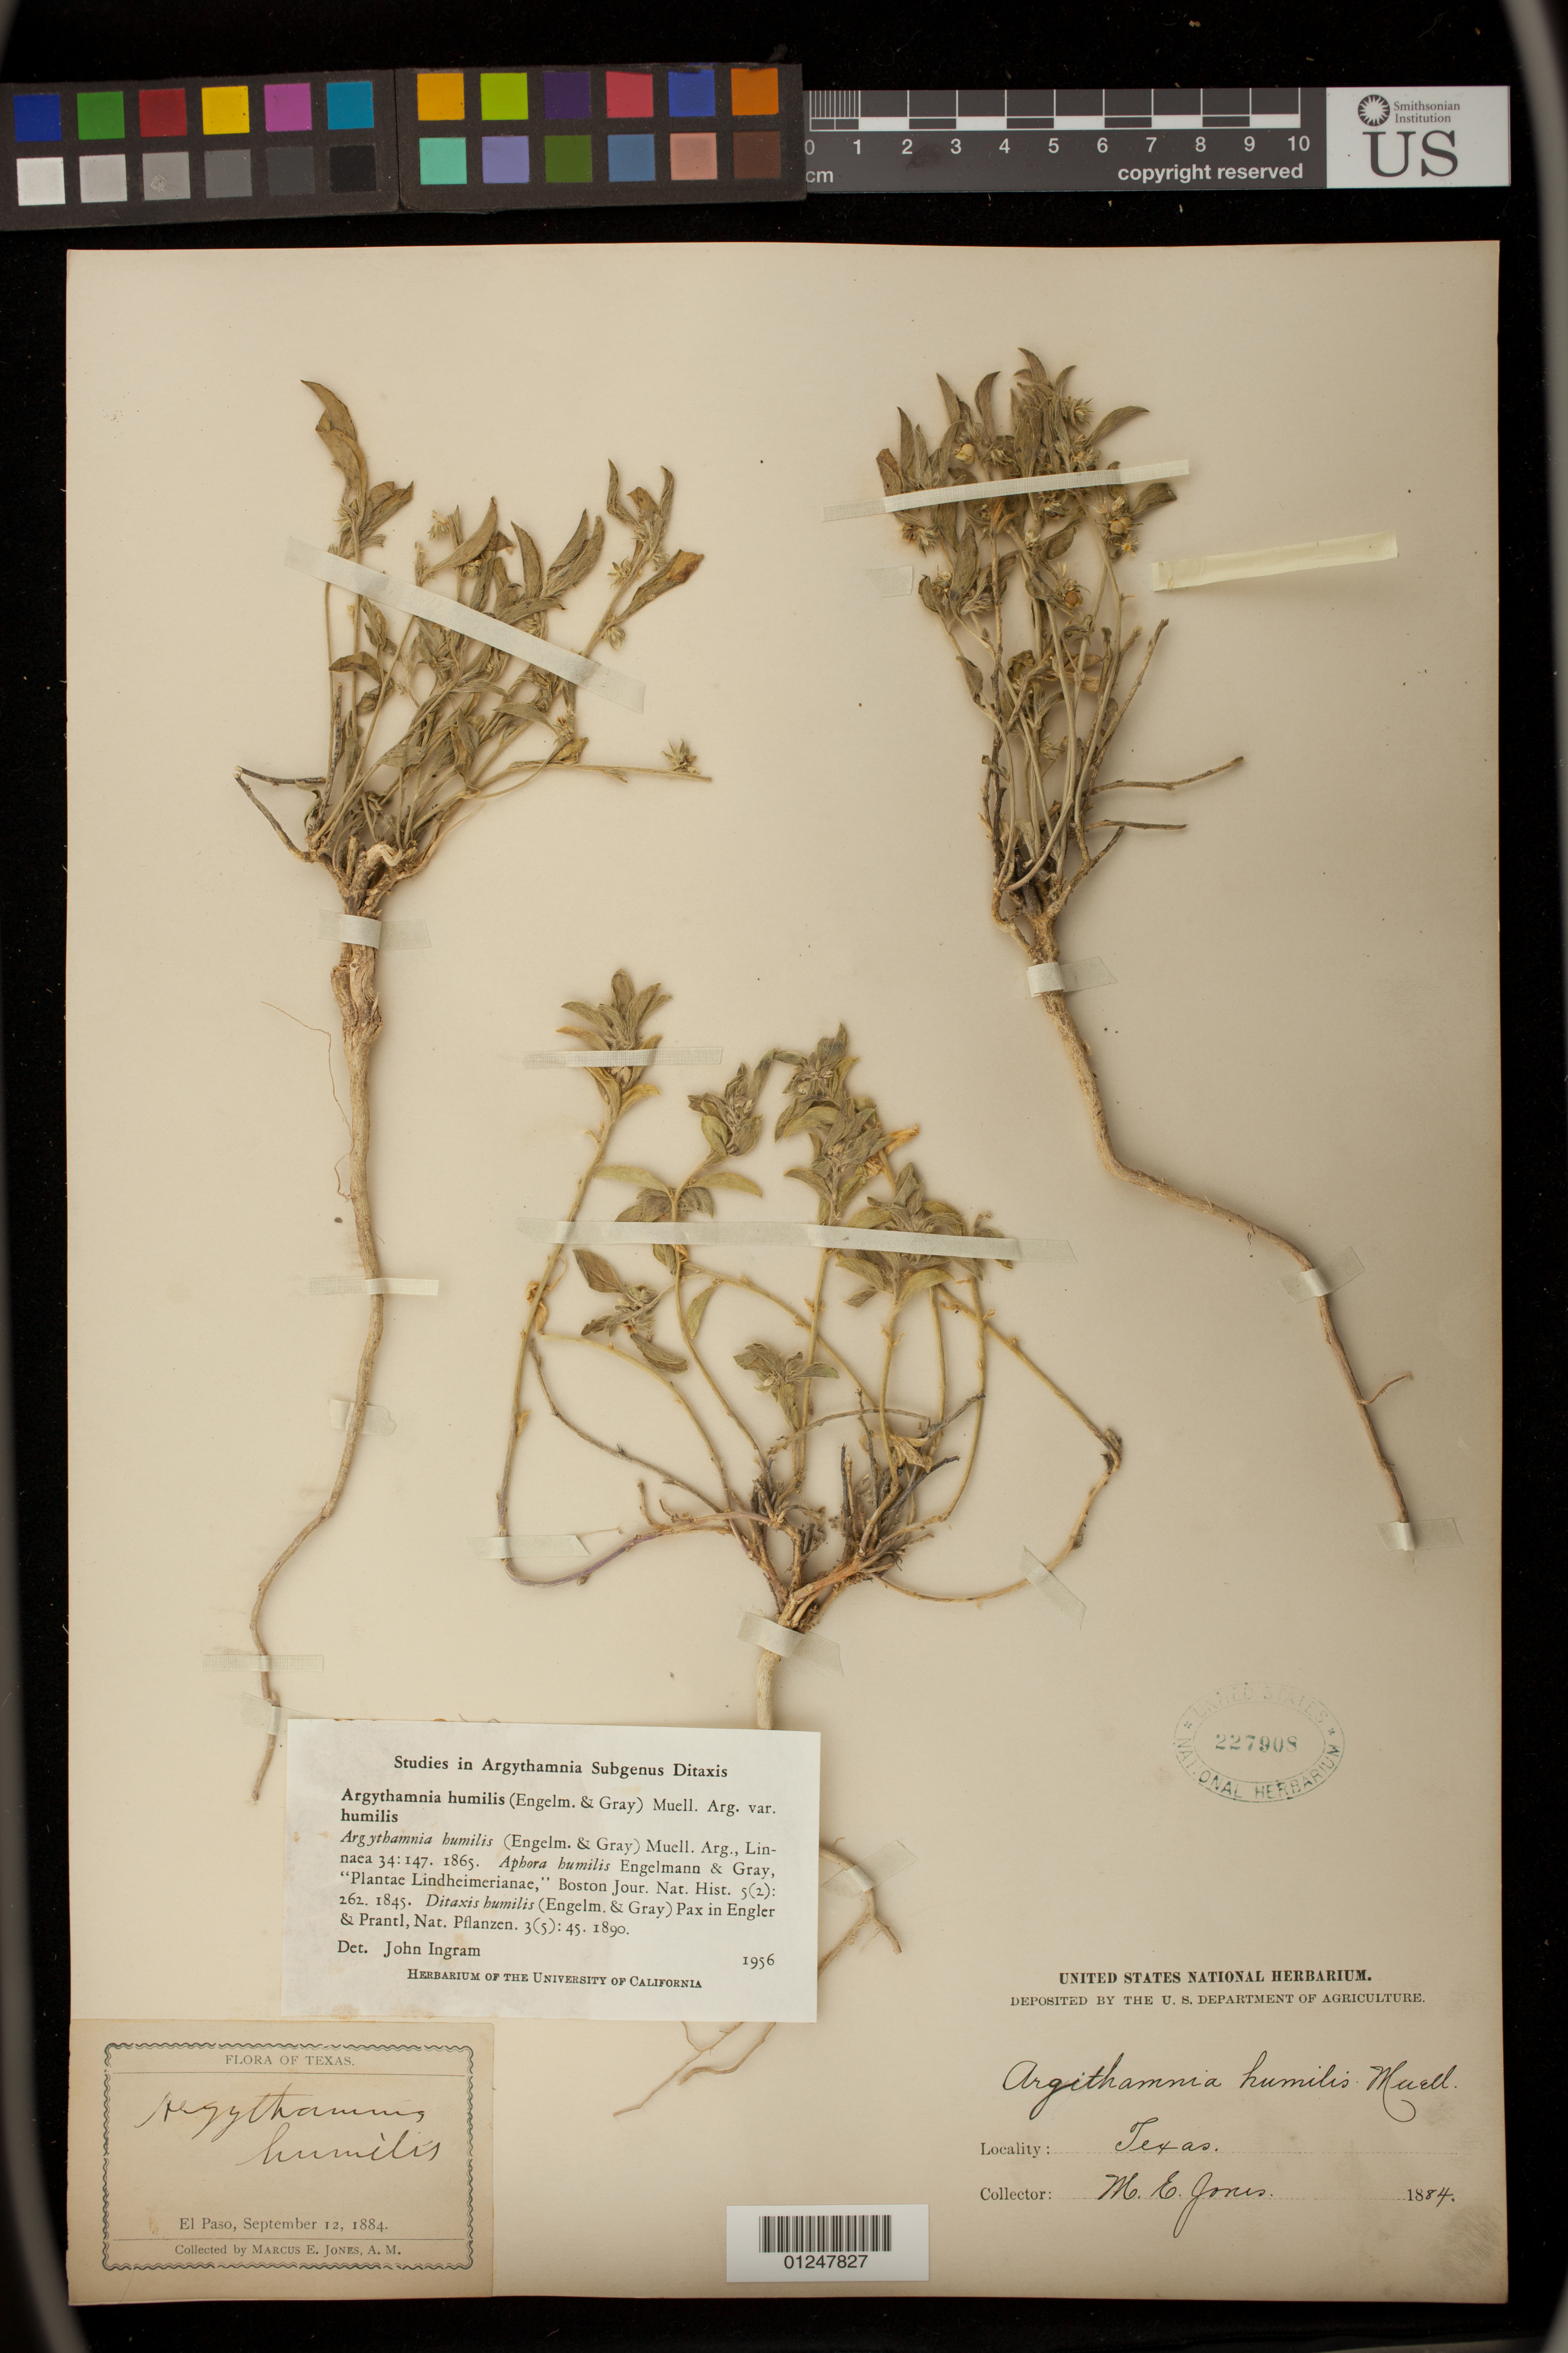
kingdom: Plantae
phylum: Tracheophyta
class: Magnoliopsida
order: Malpighiales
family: Euphorbiaceae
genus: Argythamnia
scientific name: Argythamnia humilis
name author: (Engelm. & A. Gray) Müll. Arg.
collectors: M. E. Jones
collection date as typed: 12 Sep 1884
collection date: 1884-09-12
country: United States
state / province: Texas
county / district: El Paso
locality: El Paso.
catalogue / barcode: US 227908